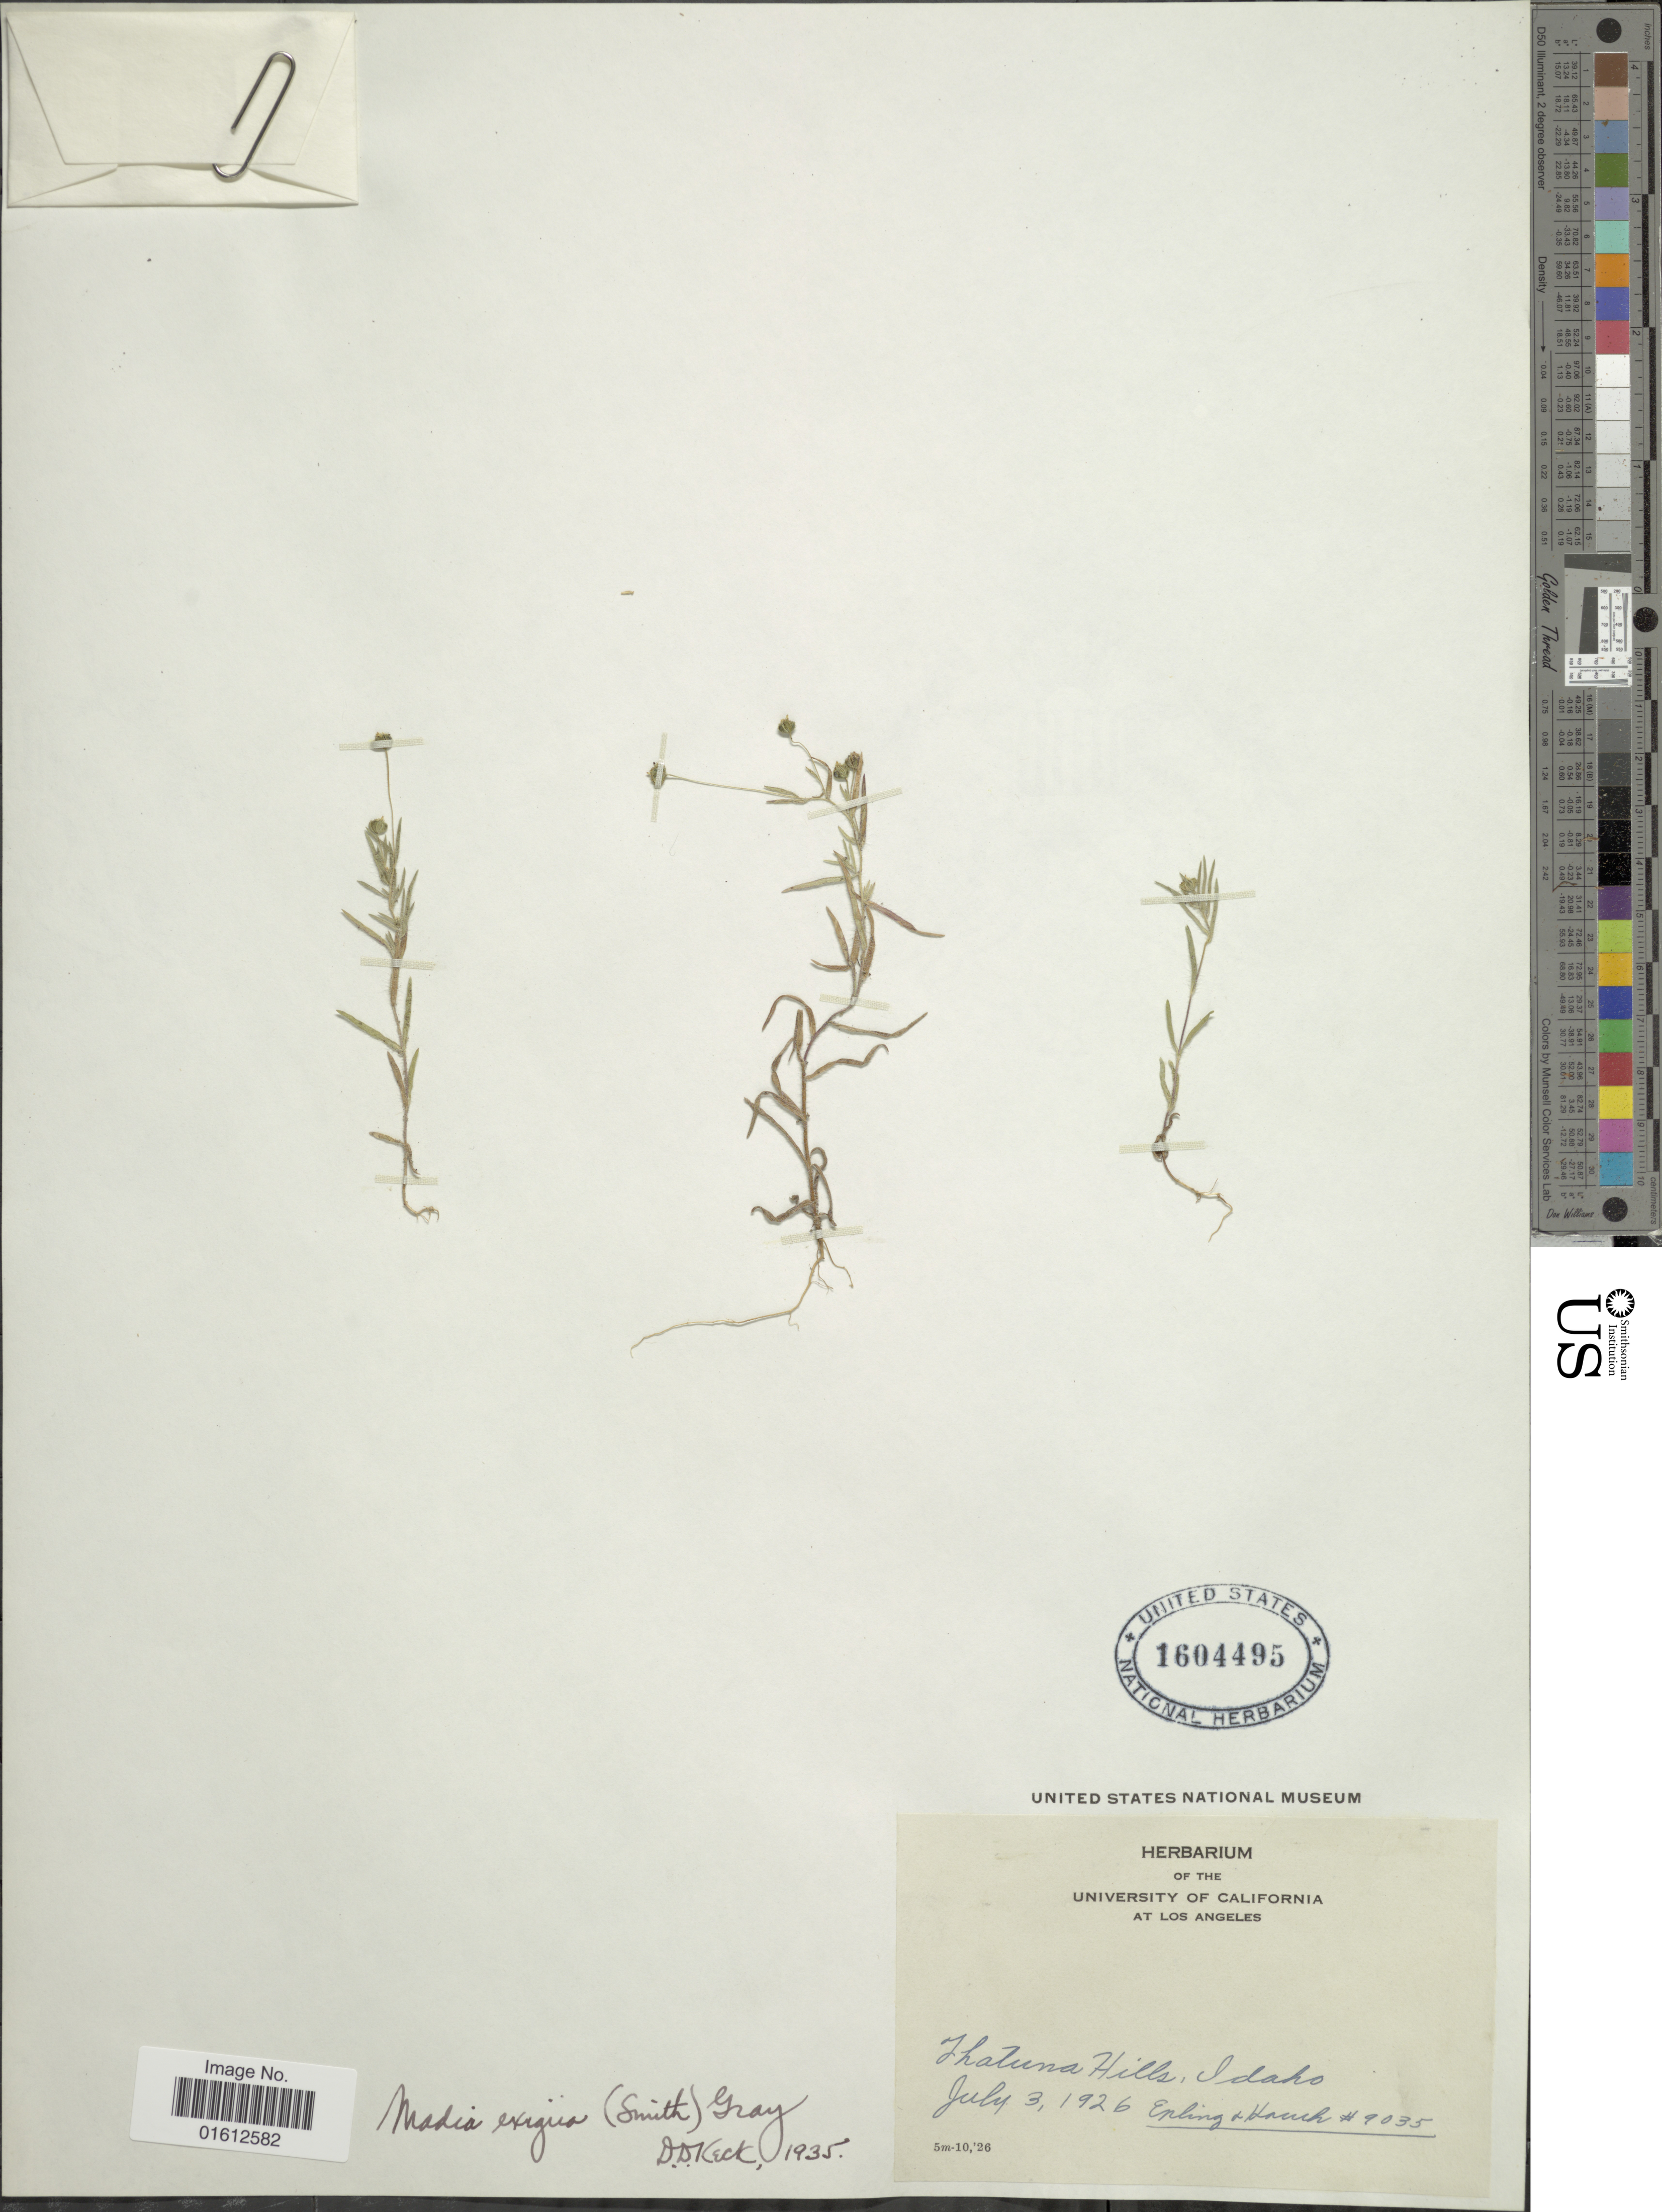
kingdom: Plantae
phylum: Tracheophyta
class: Magnoliopsida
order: Asterales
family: Asteraceae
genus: Madia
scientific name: Madia exigua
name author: (Sm.) A. Gray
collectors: -- Epling & -. Hauch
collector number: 9035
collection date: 1926-07-03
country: United States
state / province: Idaho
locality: Thatuna Hills.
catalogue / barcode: US 1604495